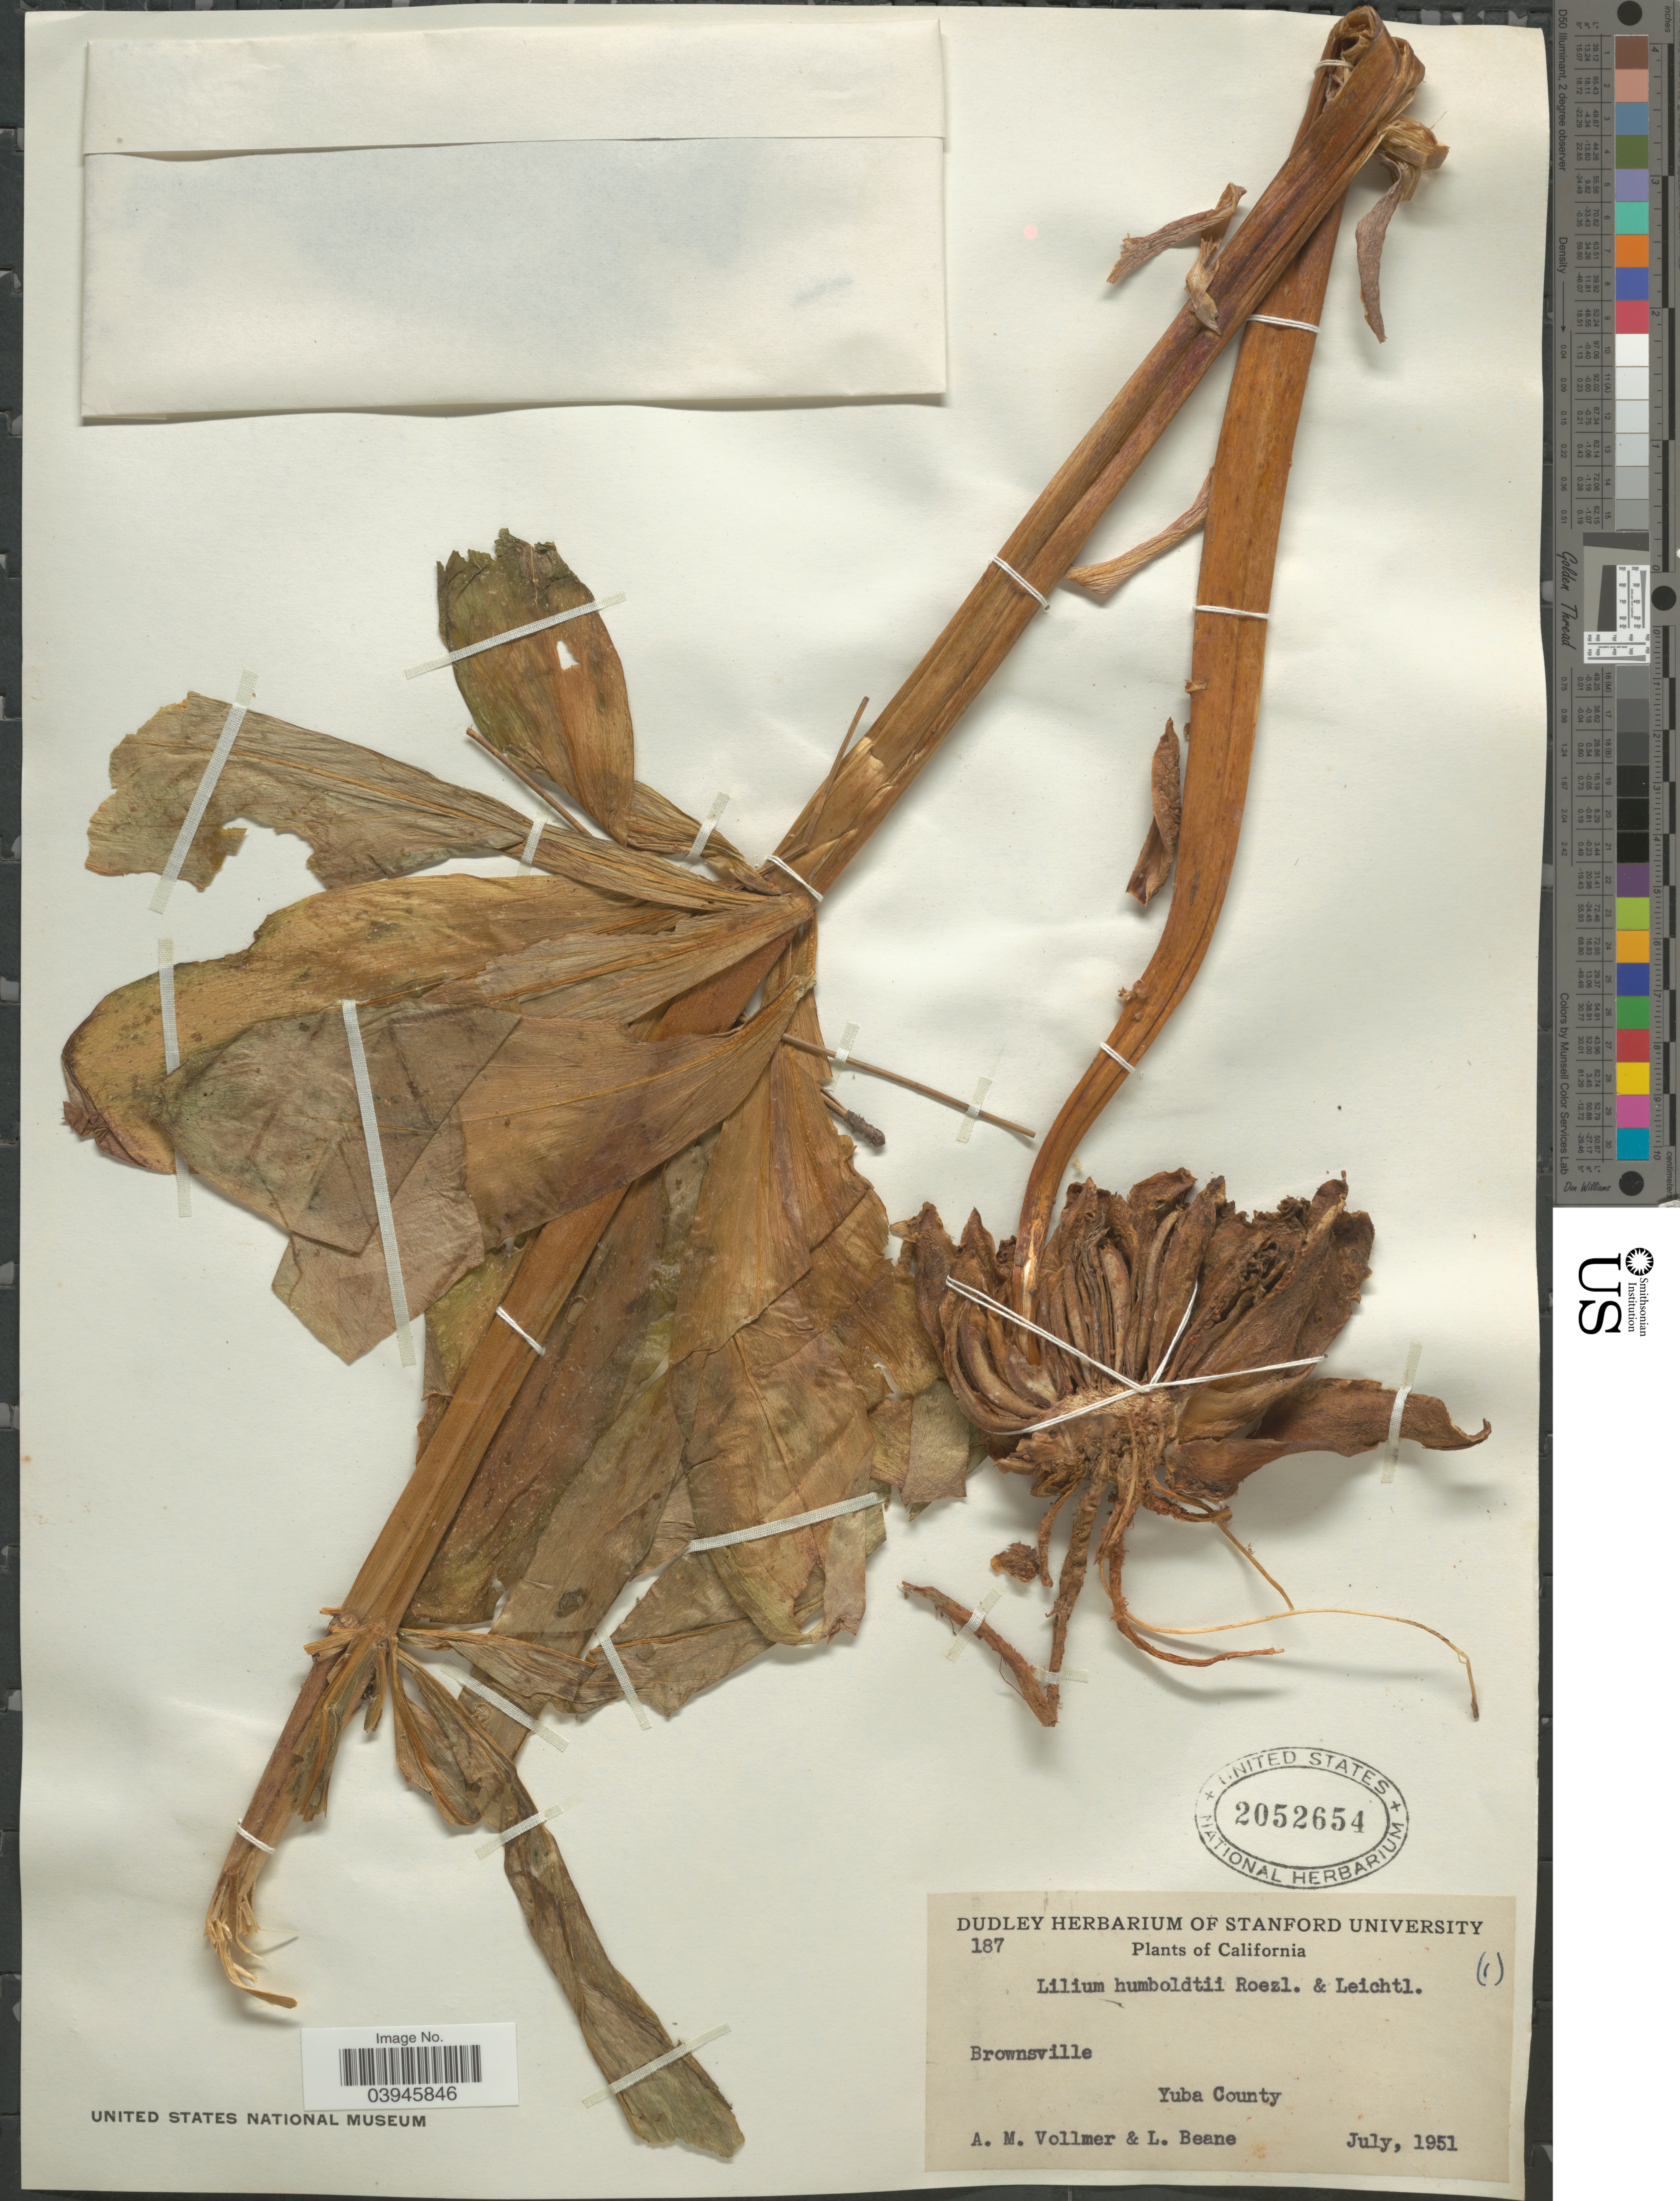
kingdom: Plantae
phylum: Tracheophyta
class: Liliopsida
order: Liliales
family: Liliaceae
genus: Lilium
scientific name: Lilium humboldtii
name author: Roezl & Leichtlin ex Duch.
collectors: A. Vollmer & L. Beane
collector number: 187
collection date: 1951-07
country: United States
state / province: California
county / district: Yuba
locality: Brownsville. Yuba County.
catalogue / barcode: US 2052654